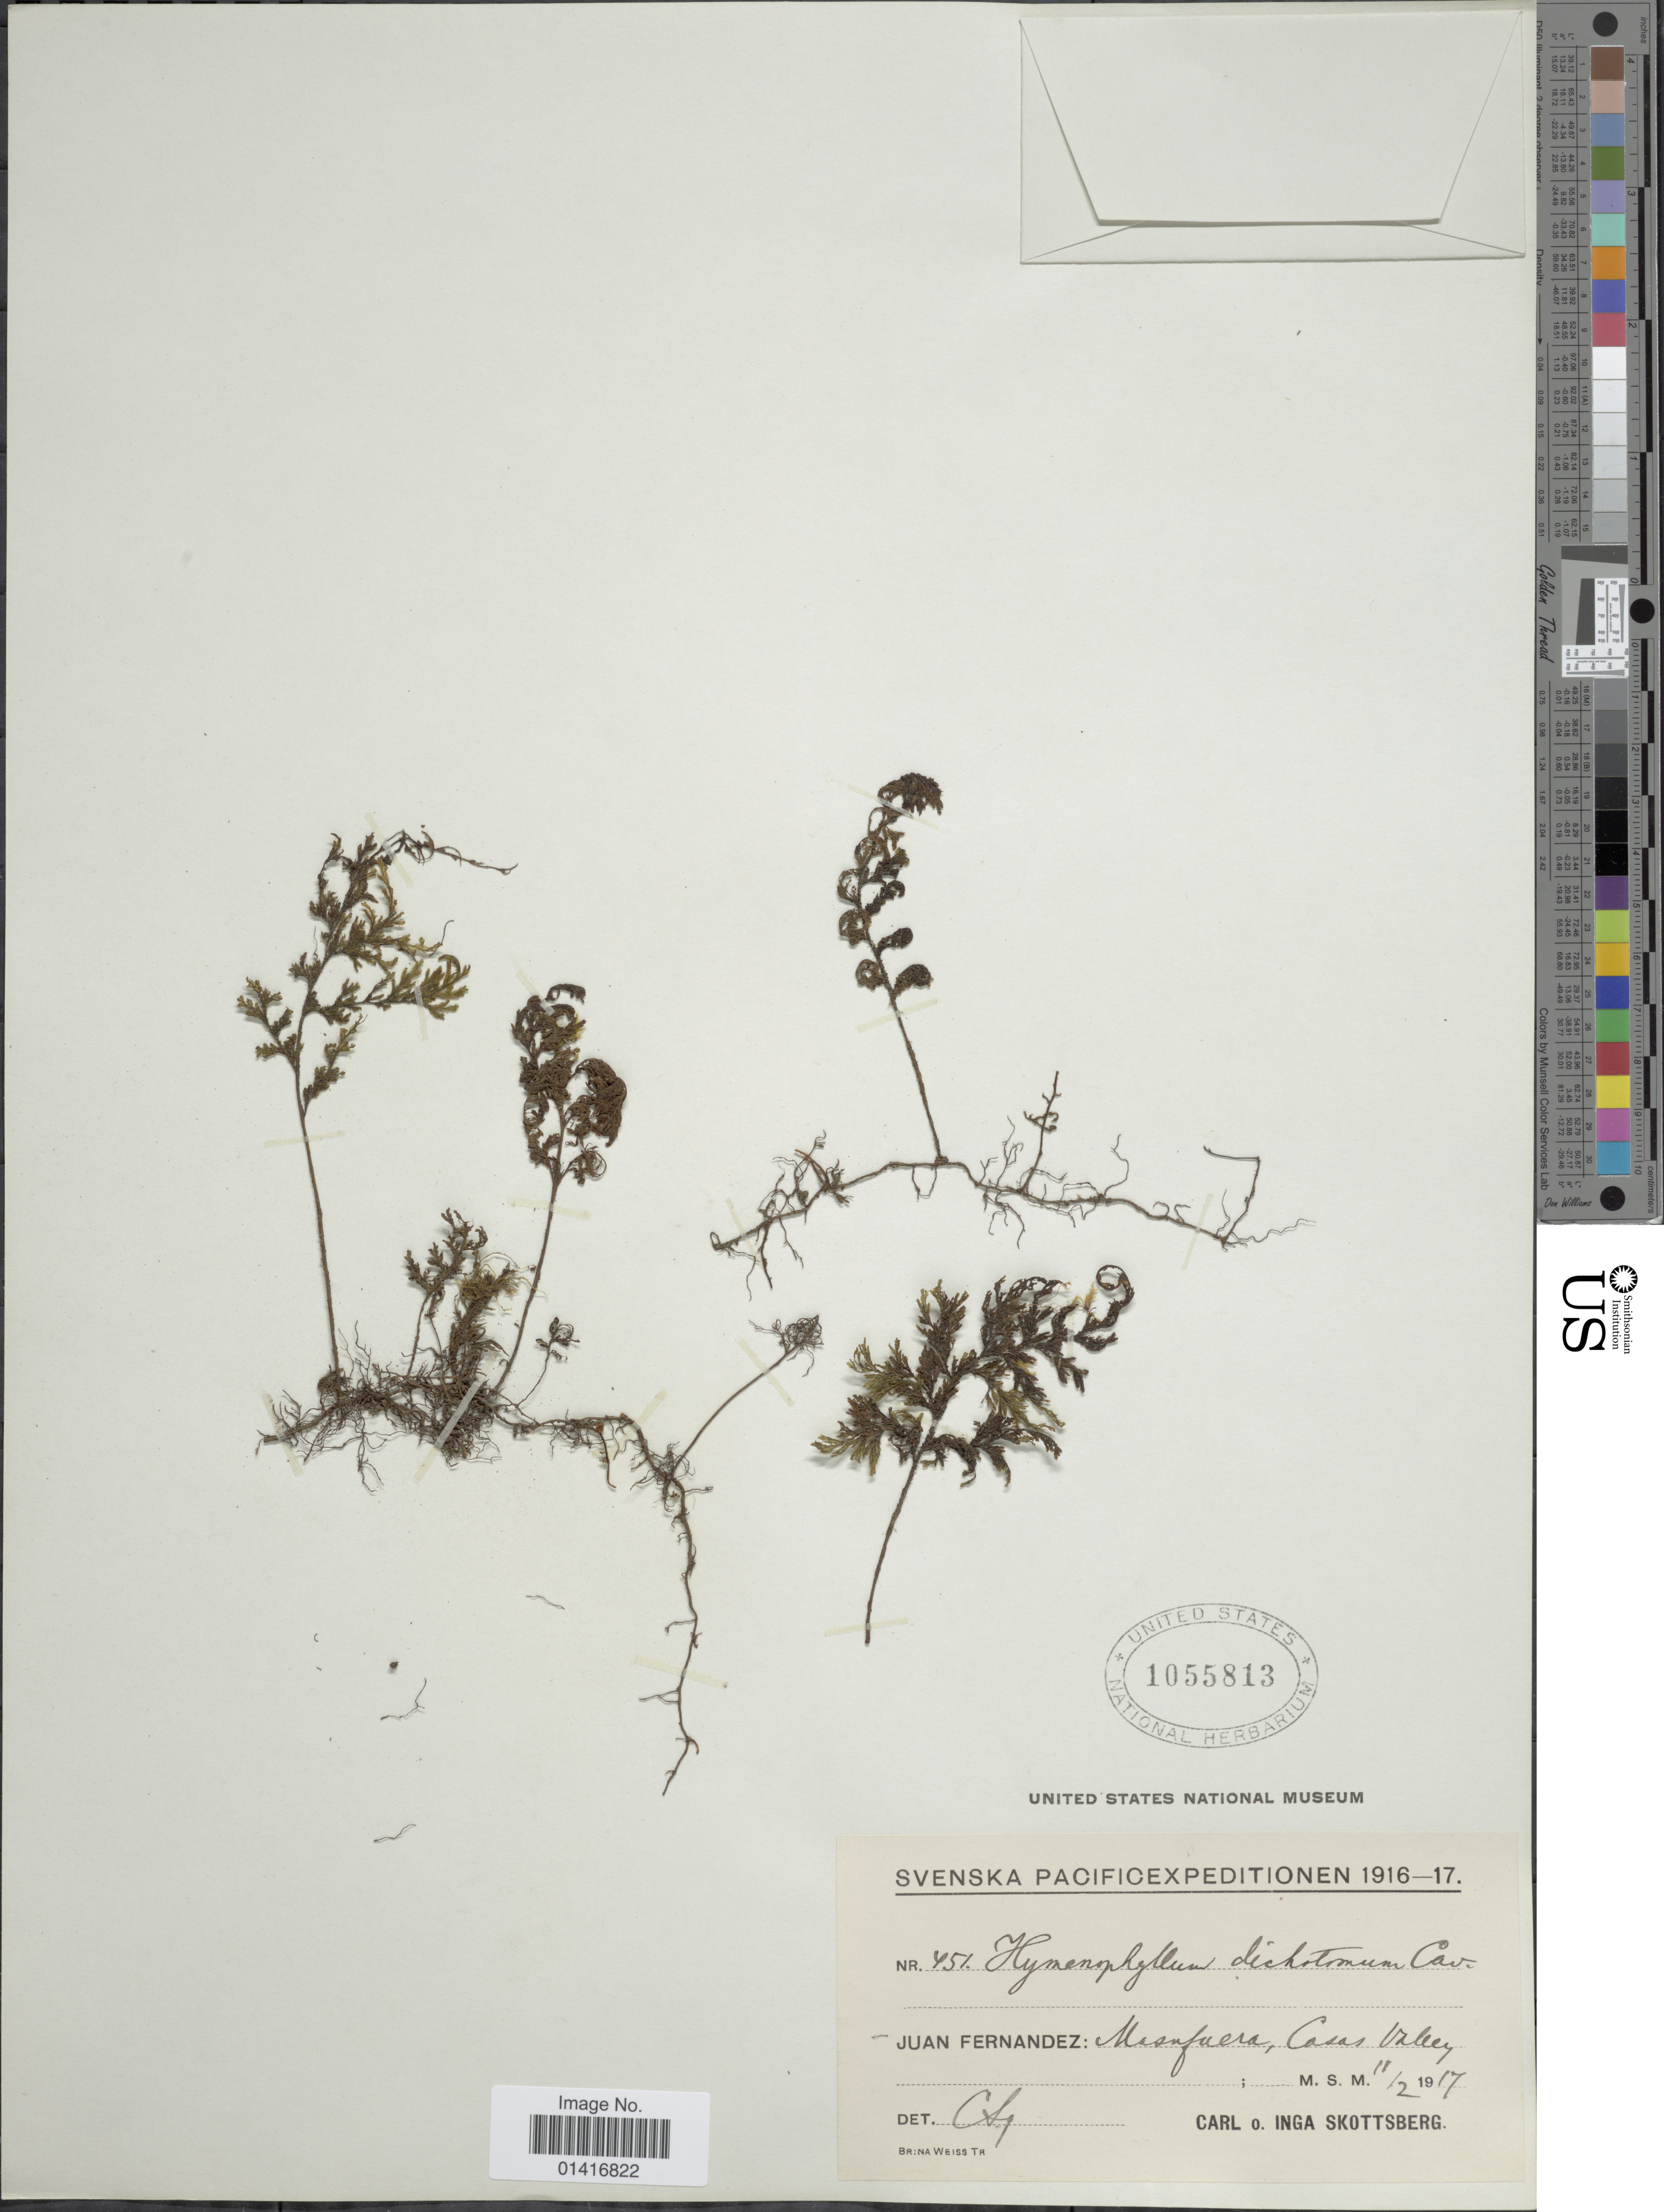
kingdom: Plantae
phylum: Tracheophyta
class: Polypodiopsida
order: Hymenophyllales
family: Hymenophyllaceae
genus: Hymenophyllum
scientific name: Hymenophyllum plicatum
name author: Kaulf.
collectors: C. Skottsberg & I. Skottsberg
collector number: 451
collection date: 1917-02-11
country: Chile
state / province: Valparaíso (V)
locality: Juan Fernandez; Masafuera, Casas Valley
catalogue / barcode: US 1055813